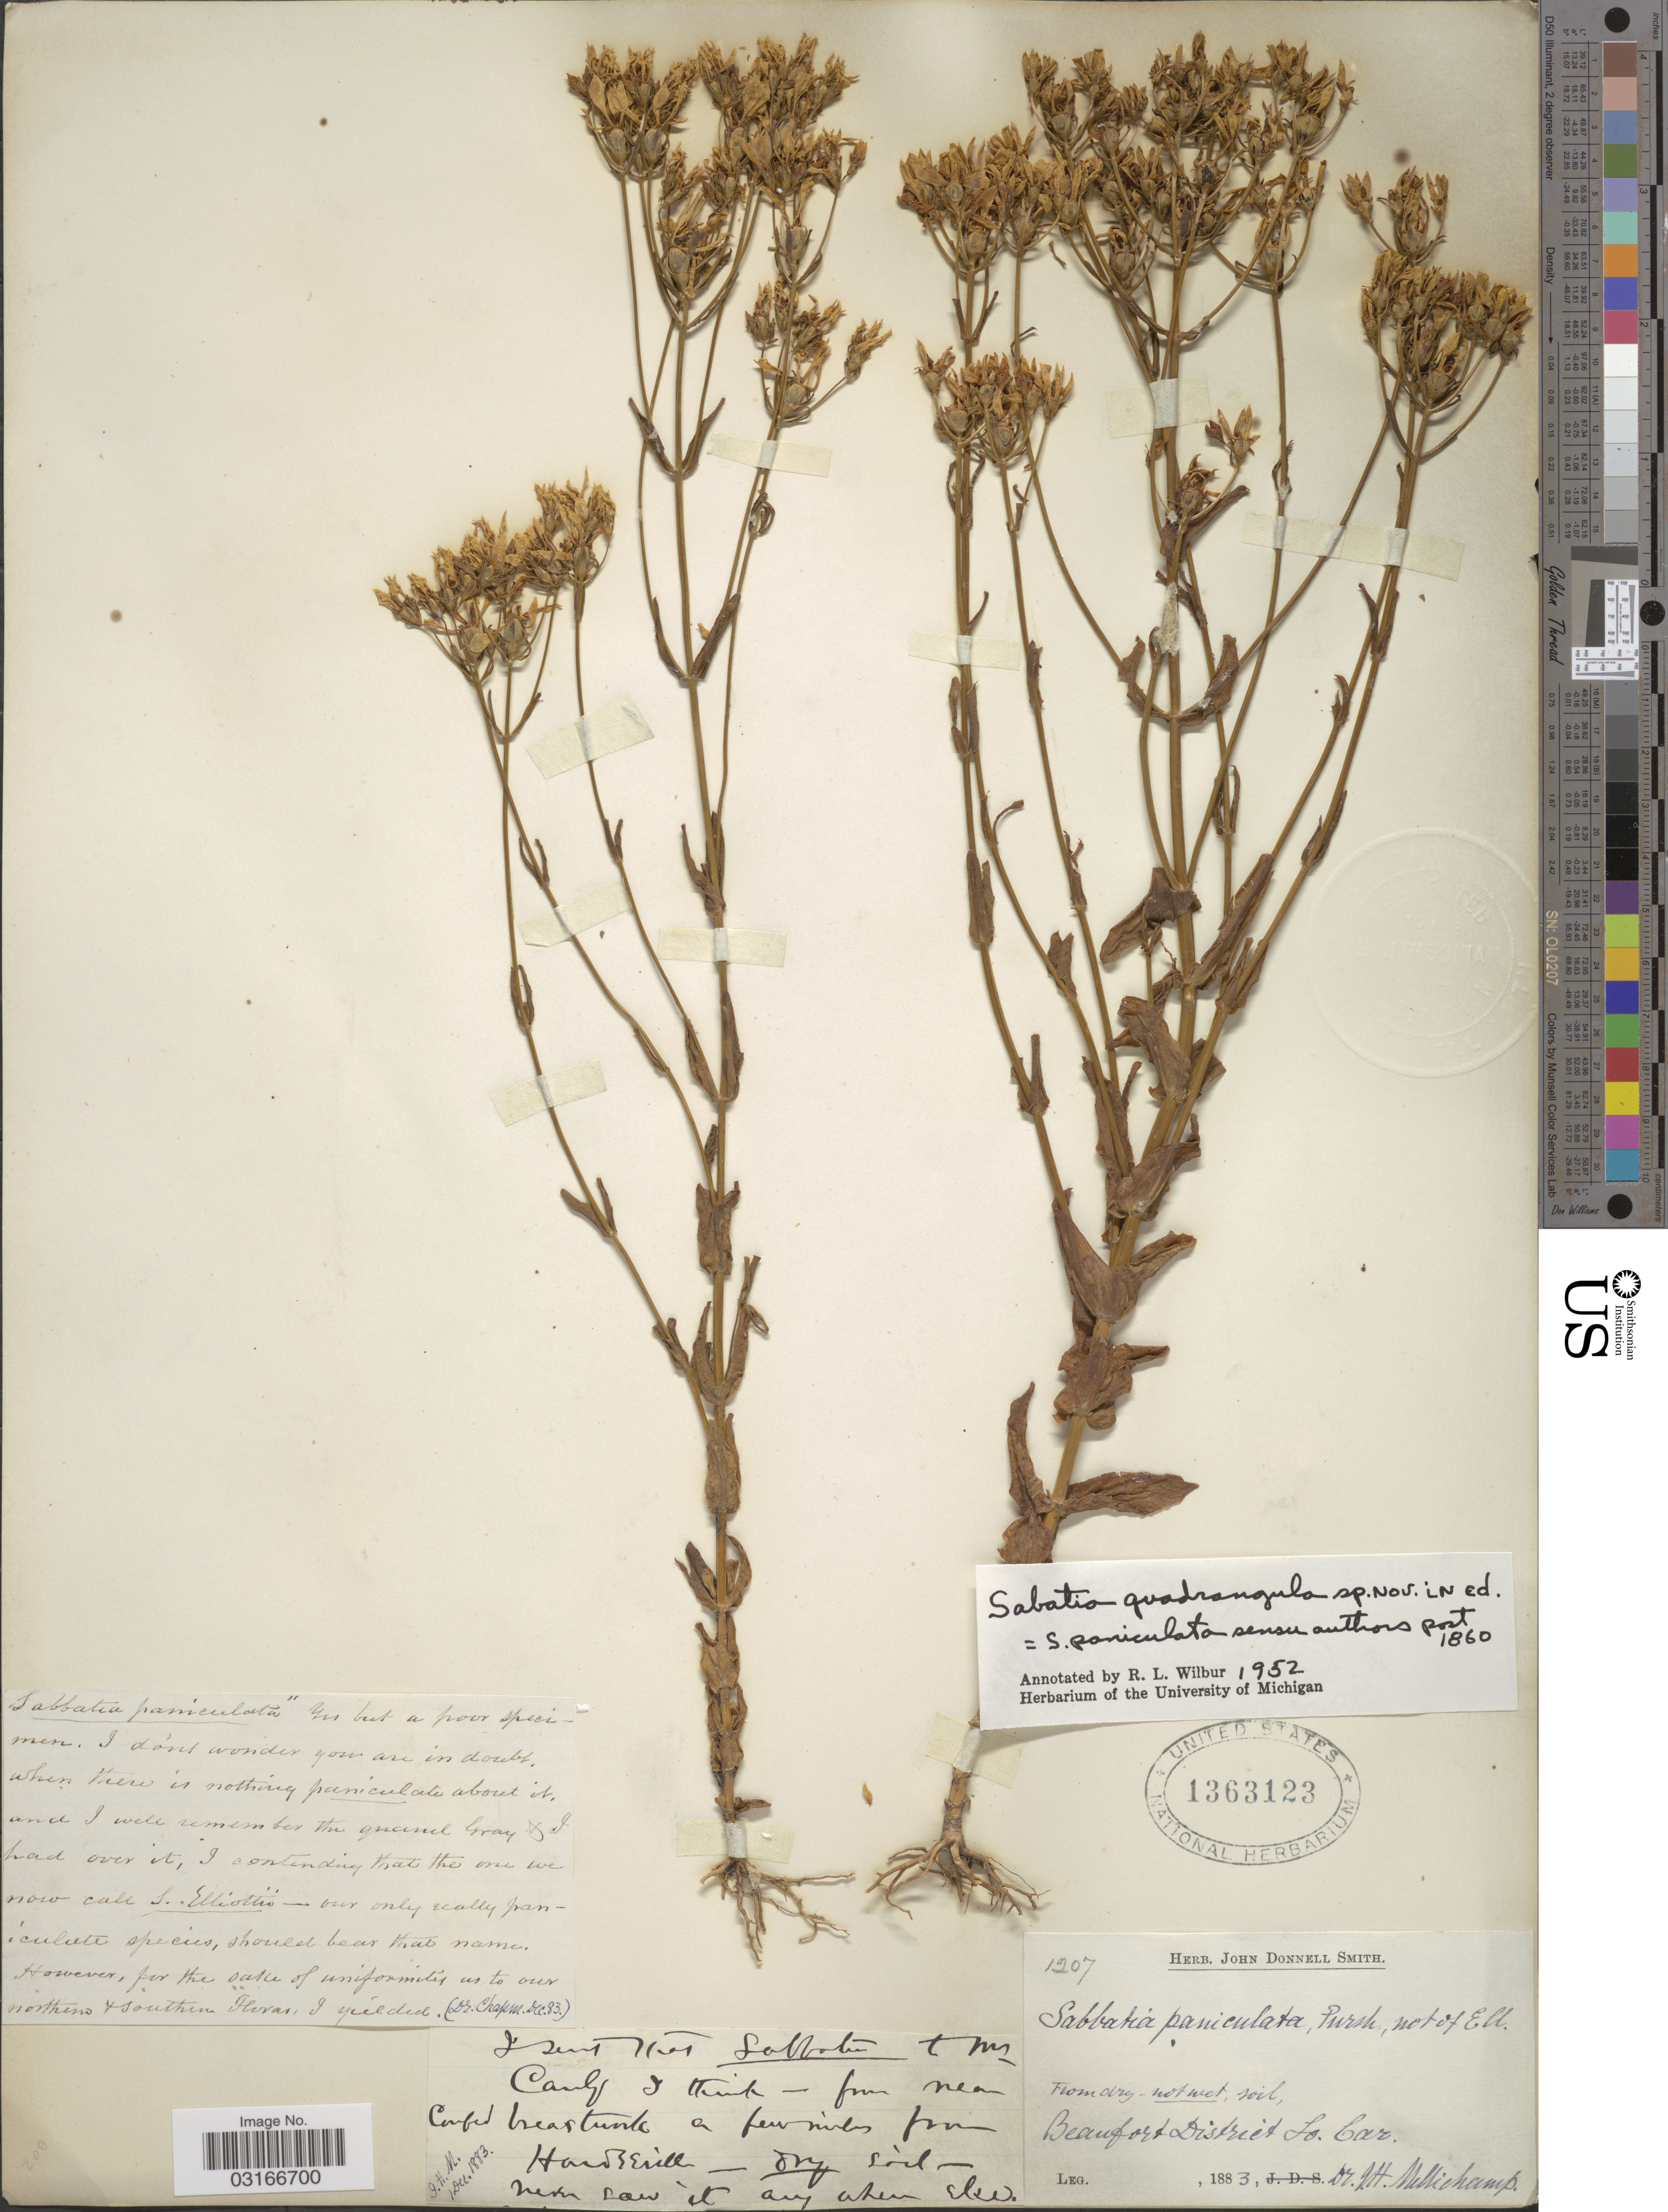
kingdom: Plantae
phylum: Tracheophyta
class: Magnoliopsida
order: Gentianales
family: Gentianaceae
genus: Sabatia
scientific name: Sabatia quadrangula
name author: Wilbur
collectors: J. H. Mellichamp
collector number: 1207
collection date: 1883-10-01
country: United States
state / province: South Carolina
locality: Beaufort District So. Car.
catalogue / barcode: US 1363123